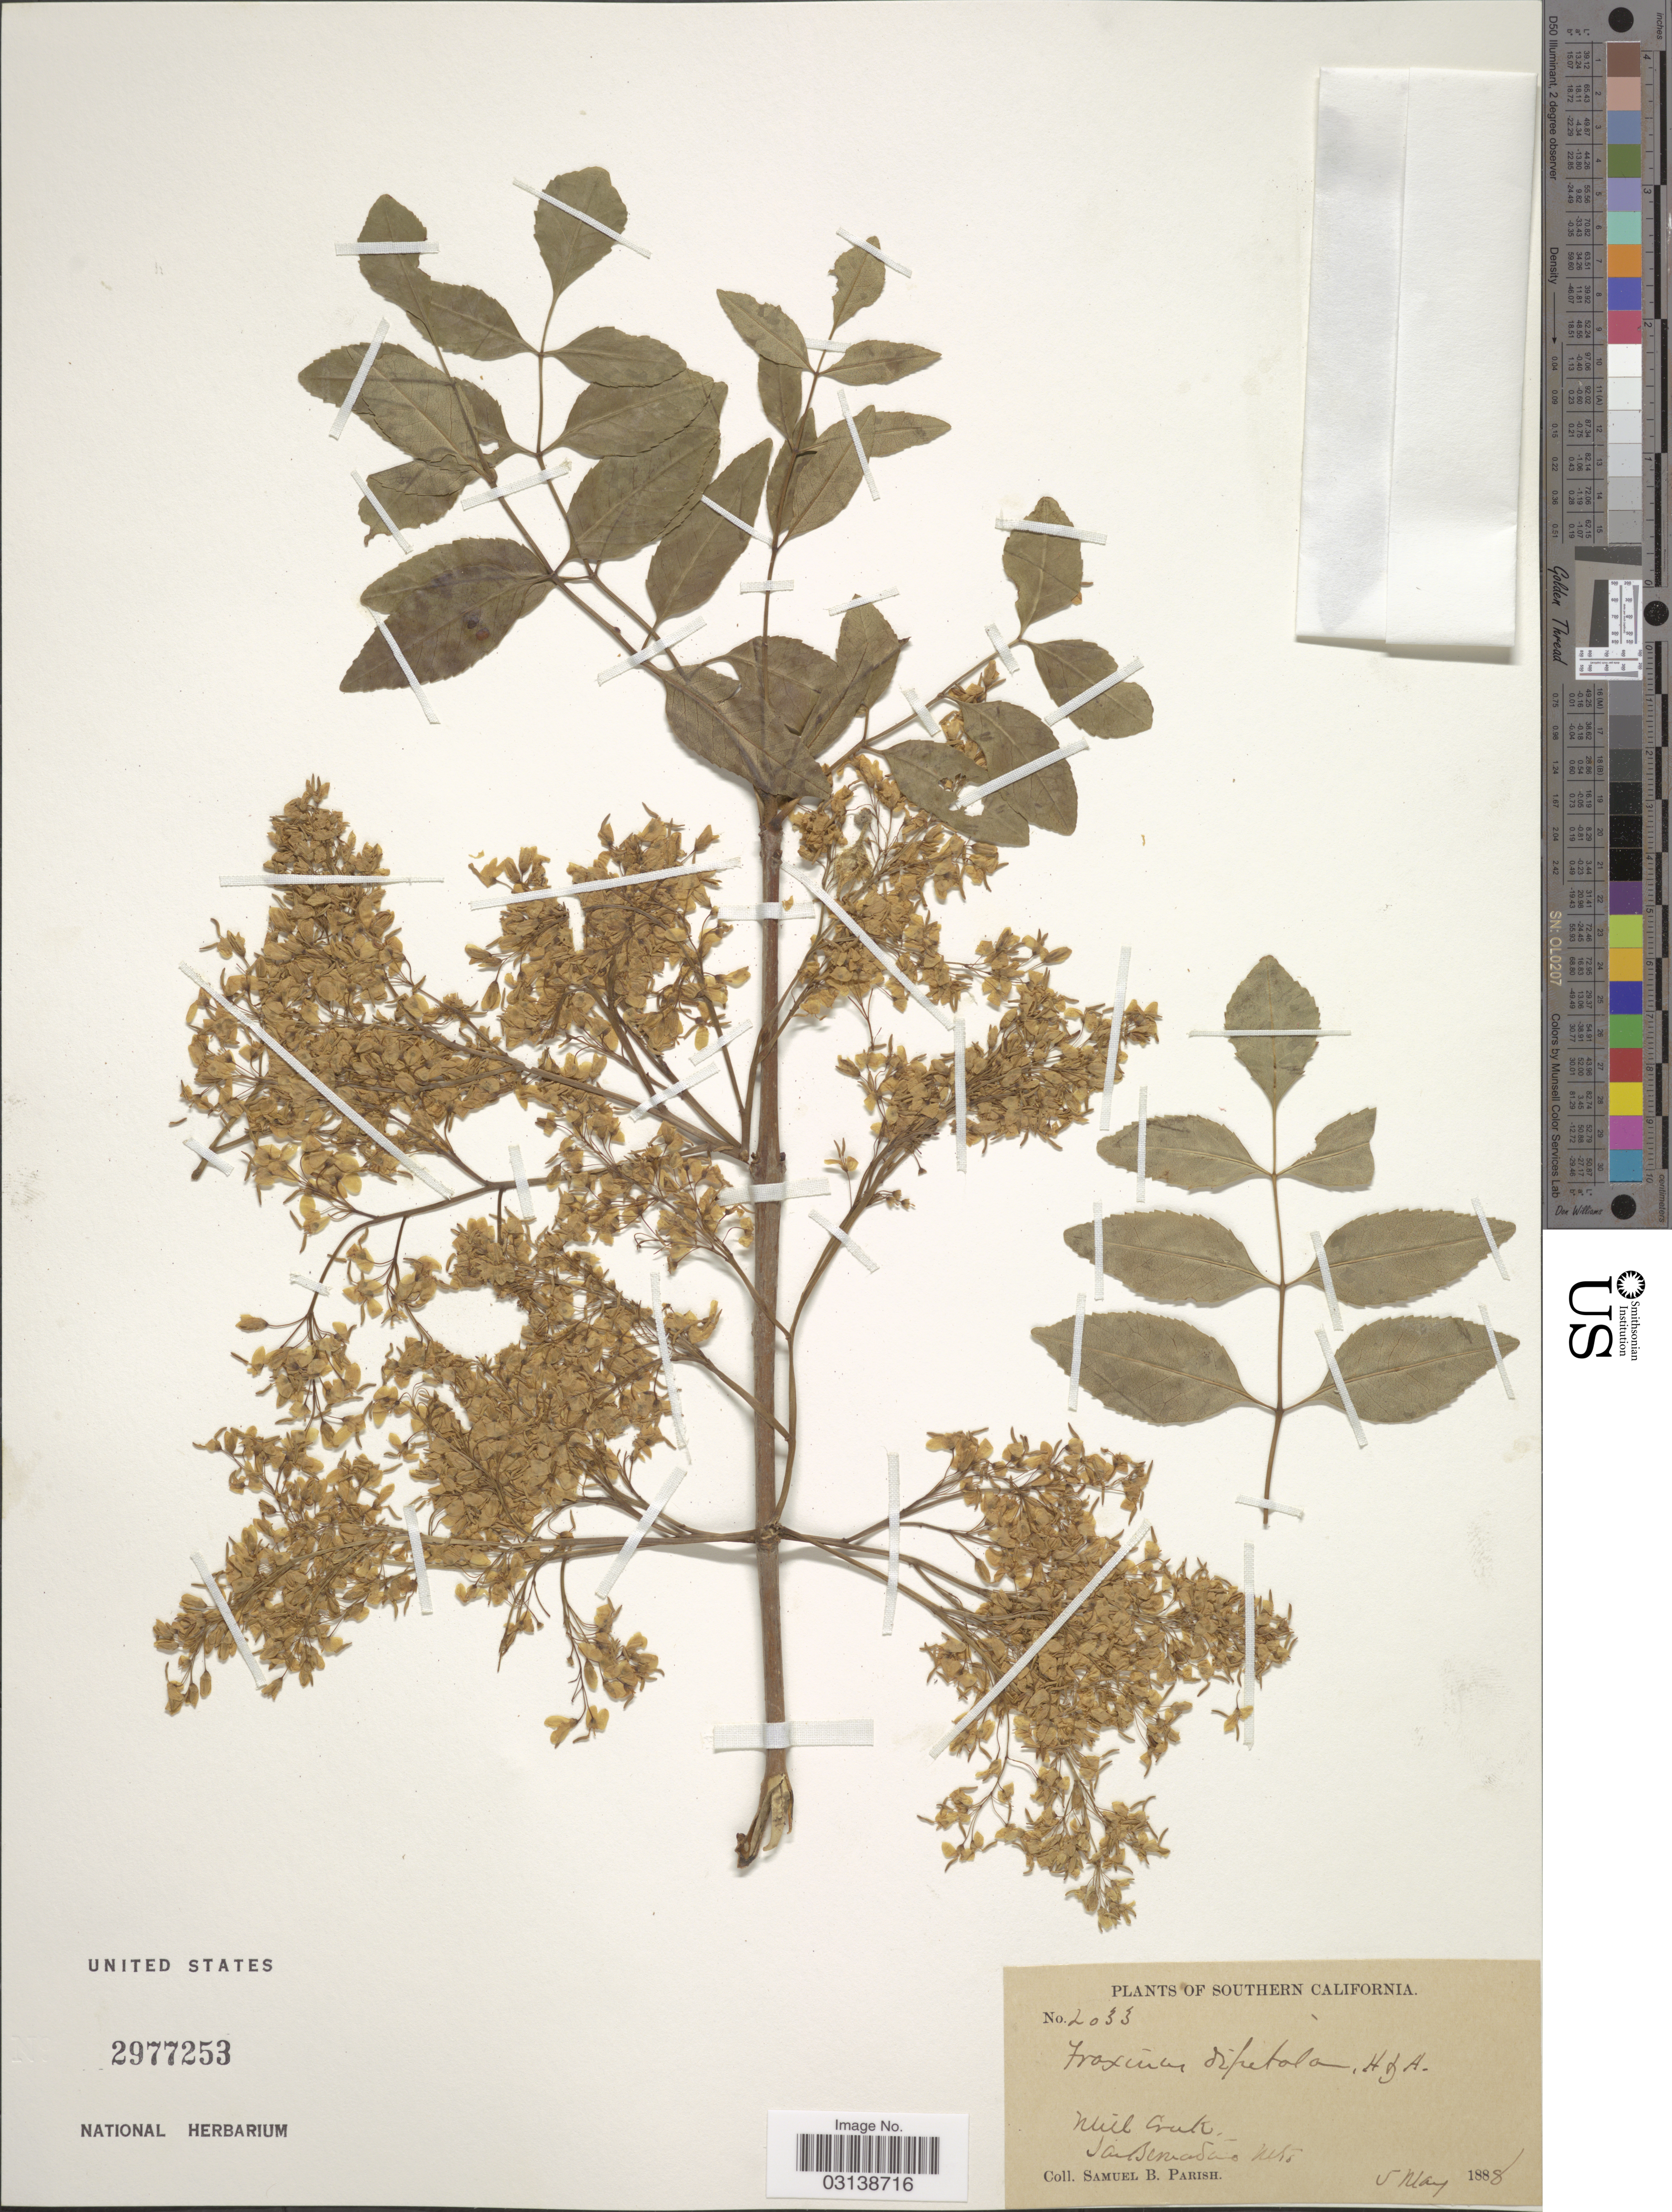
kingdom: Plantae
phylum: Tracheophyta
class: Magnoliopsida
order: Lamiales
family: Oleaceae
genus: Fraxinus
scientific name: Fraxinus dipetala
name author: Hook. & Arn.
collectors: S. B. Parish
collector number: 2033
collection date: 1888-05-05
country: United States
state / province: California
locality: Southern California. Mill Creek, San Bernardiño Mts.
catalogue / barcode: US 2977253